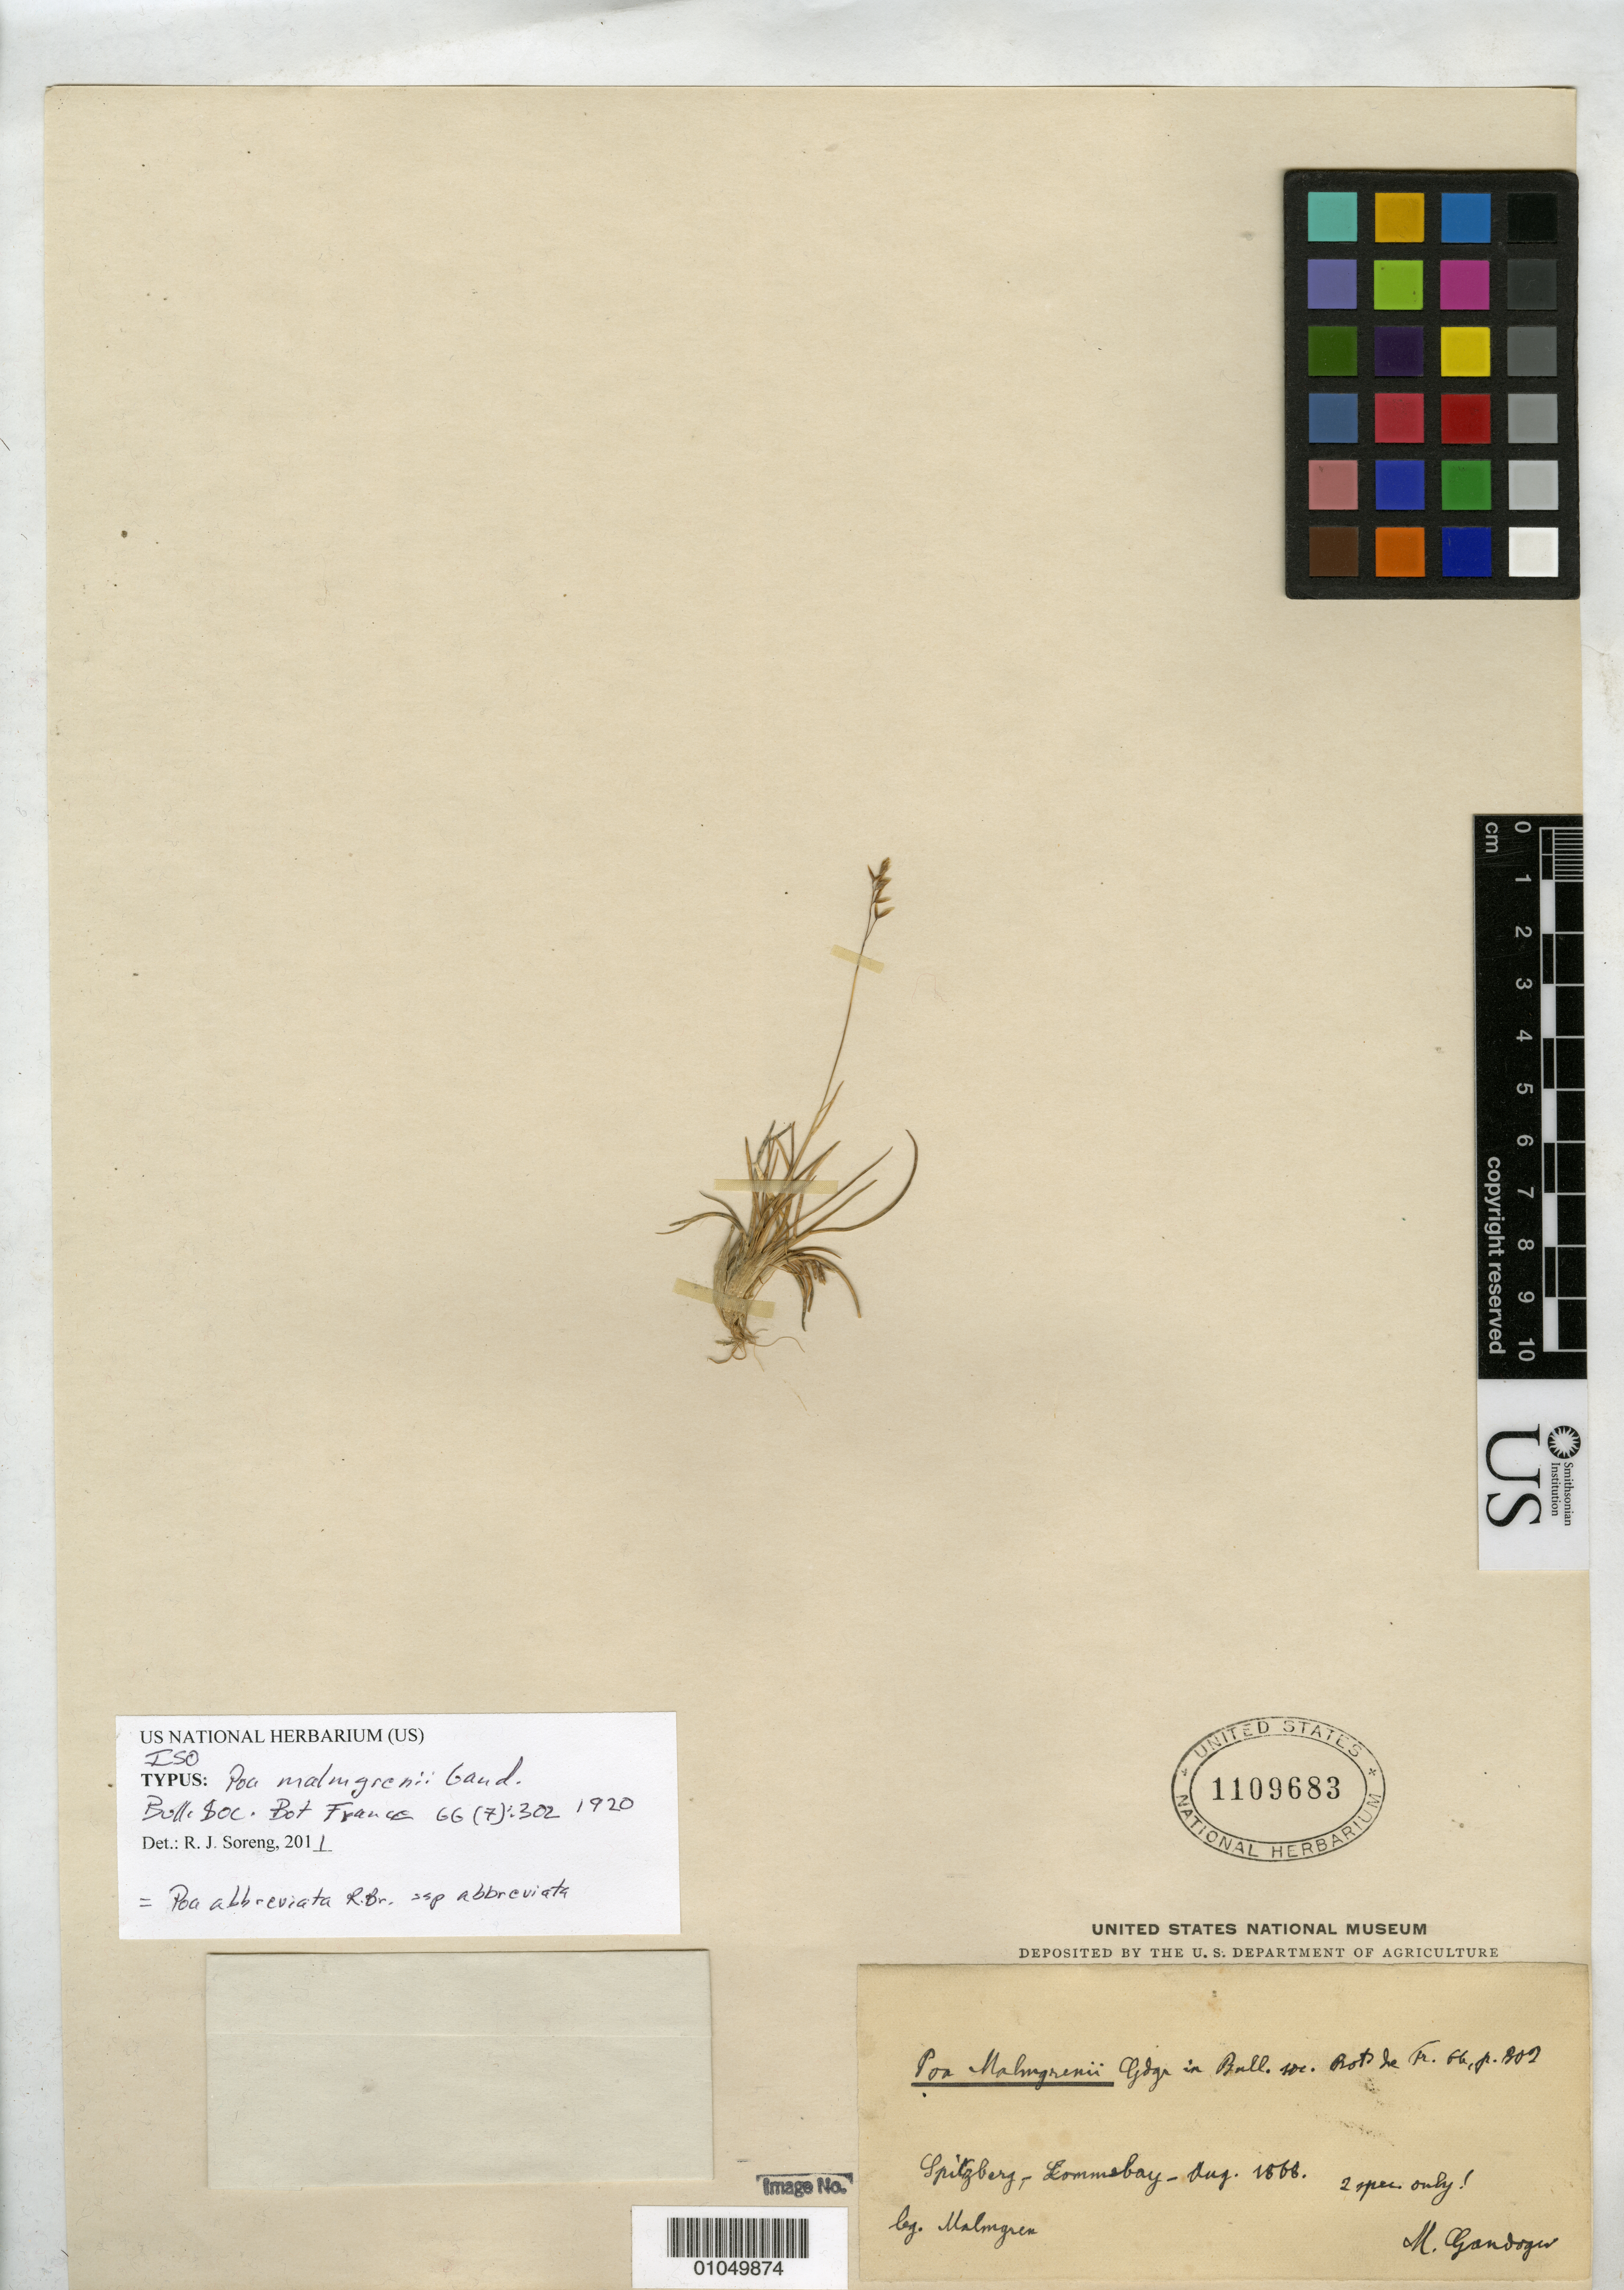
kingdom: Plantae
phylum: Tracheophyta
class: Liliopsida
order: Poales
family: Poaceae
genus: Poa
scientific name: Poa malmgrenii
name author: Gand.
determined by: Soreng, Robert J., Research Associate (BOT), Smithsonian Institution - National Museum of Natural History (UNITED STATES)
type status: Isotype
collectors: A. Malmgren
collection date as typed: Aug 1868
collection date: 1868-08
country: Norway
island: Spitsbergen Island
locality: Spitzberg, Lommebay.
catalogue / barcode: US 1109683